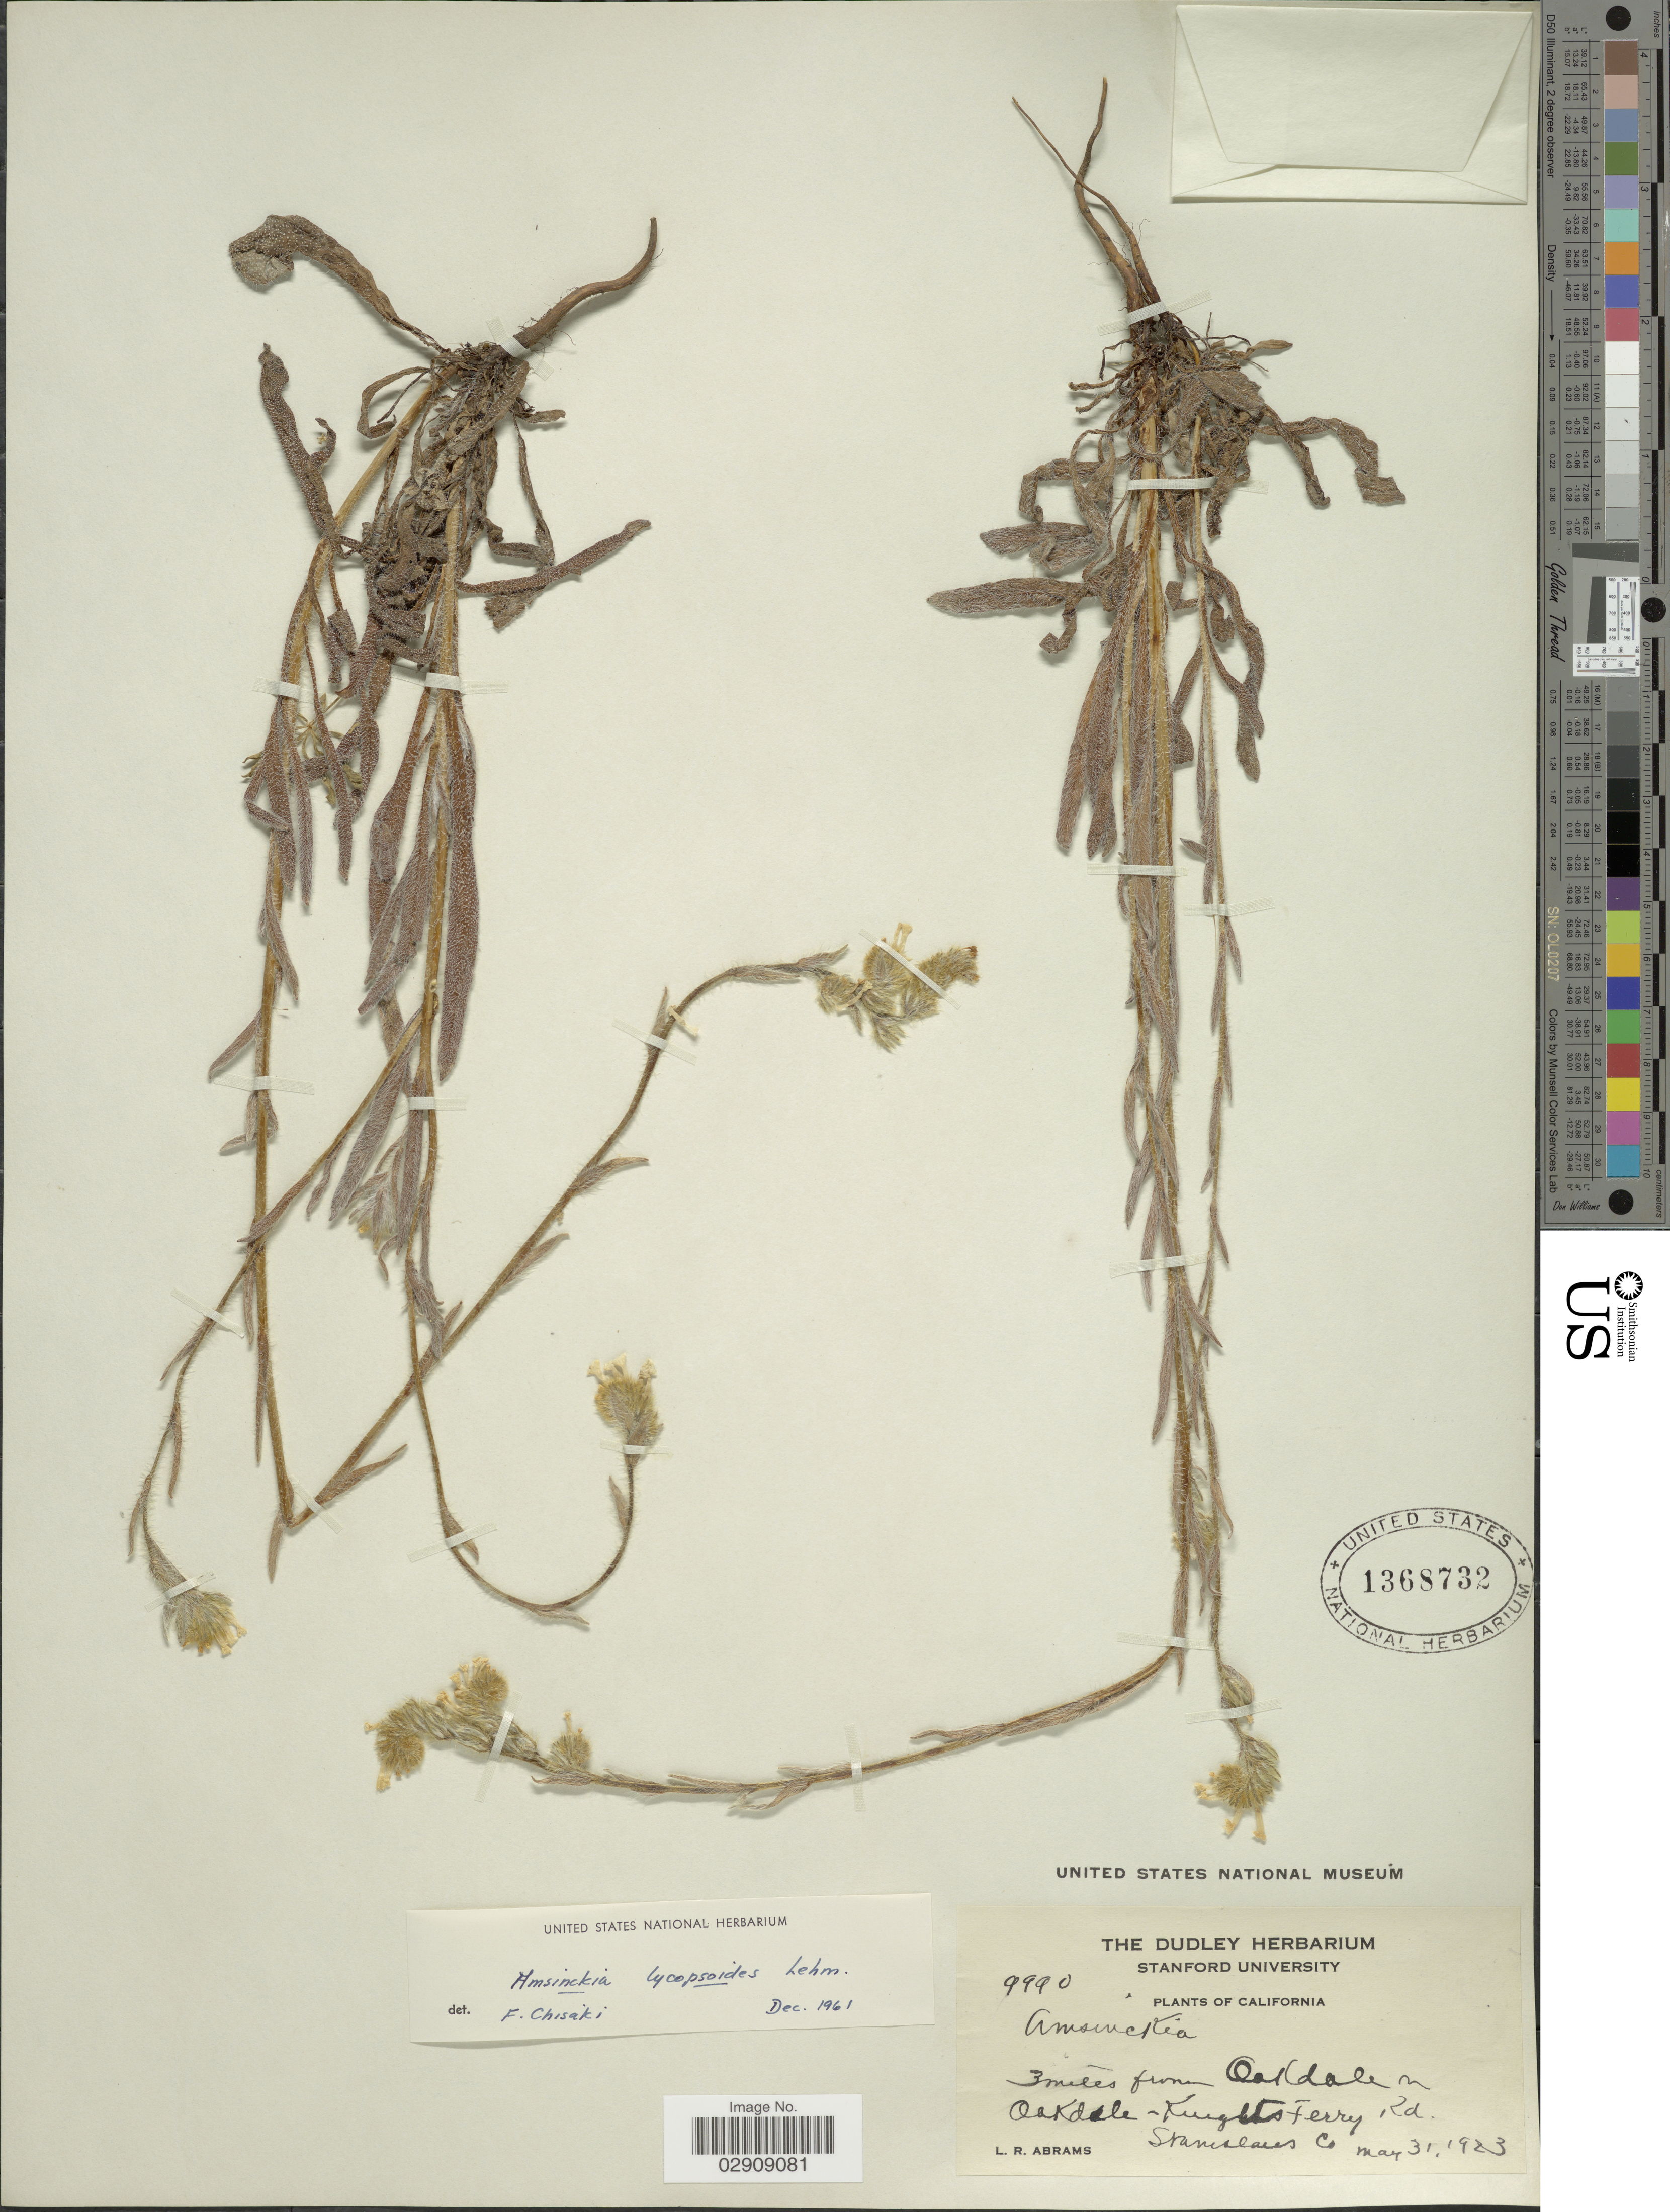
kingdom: Plantae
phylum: Tracheophyta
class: Magnoliopsida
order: Boraginales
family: Boraginaceae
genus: Amsinckia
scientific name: Amsinckia lycopsoides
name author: Lehm.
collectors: L. Abrams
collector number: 9990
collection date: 1923-03-31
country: United States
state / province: California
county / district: Stanislaus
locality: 3 miles from Oakdale on Oakdale-Knights Ferry Rd. Stanislaus Co.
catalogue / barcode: US 1368732